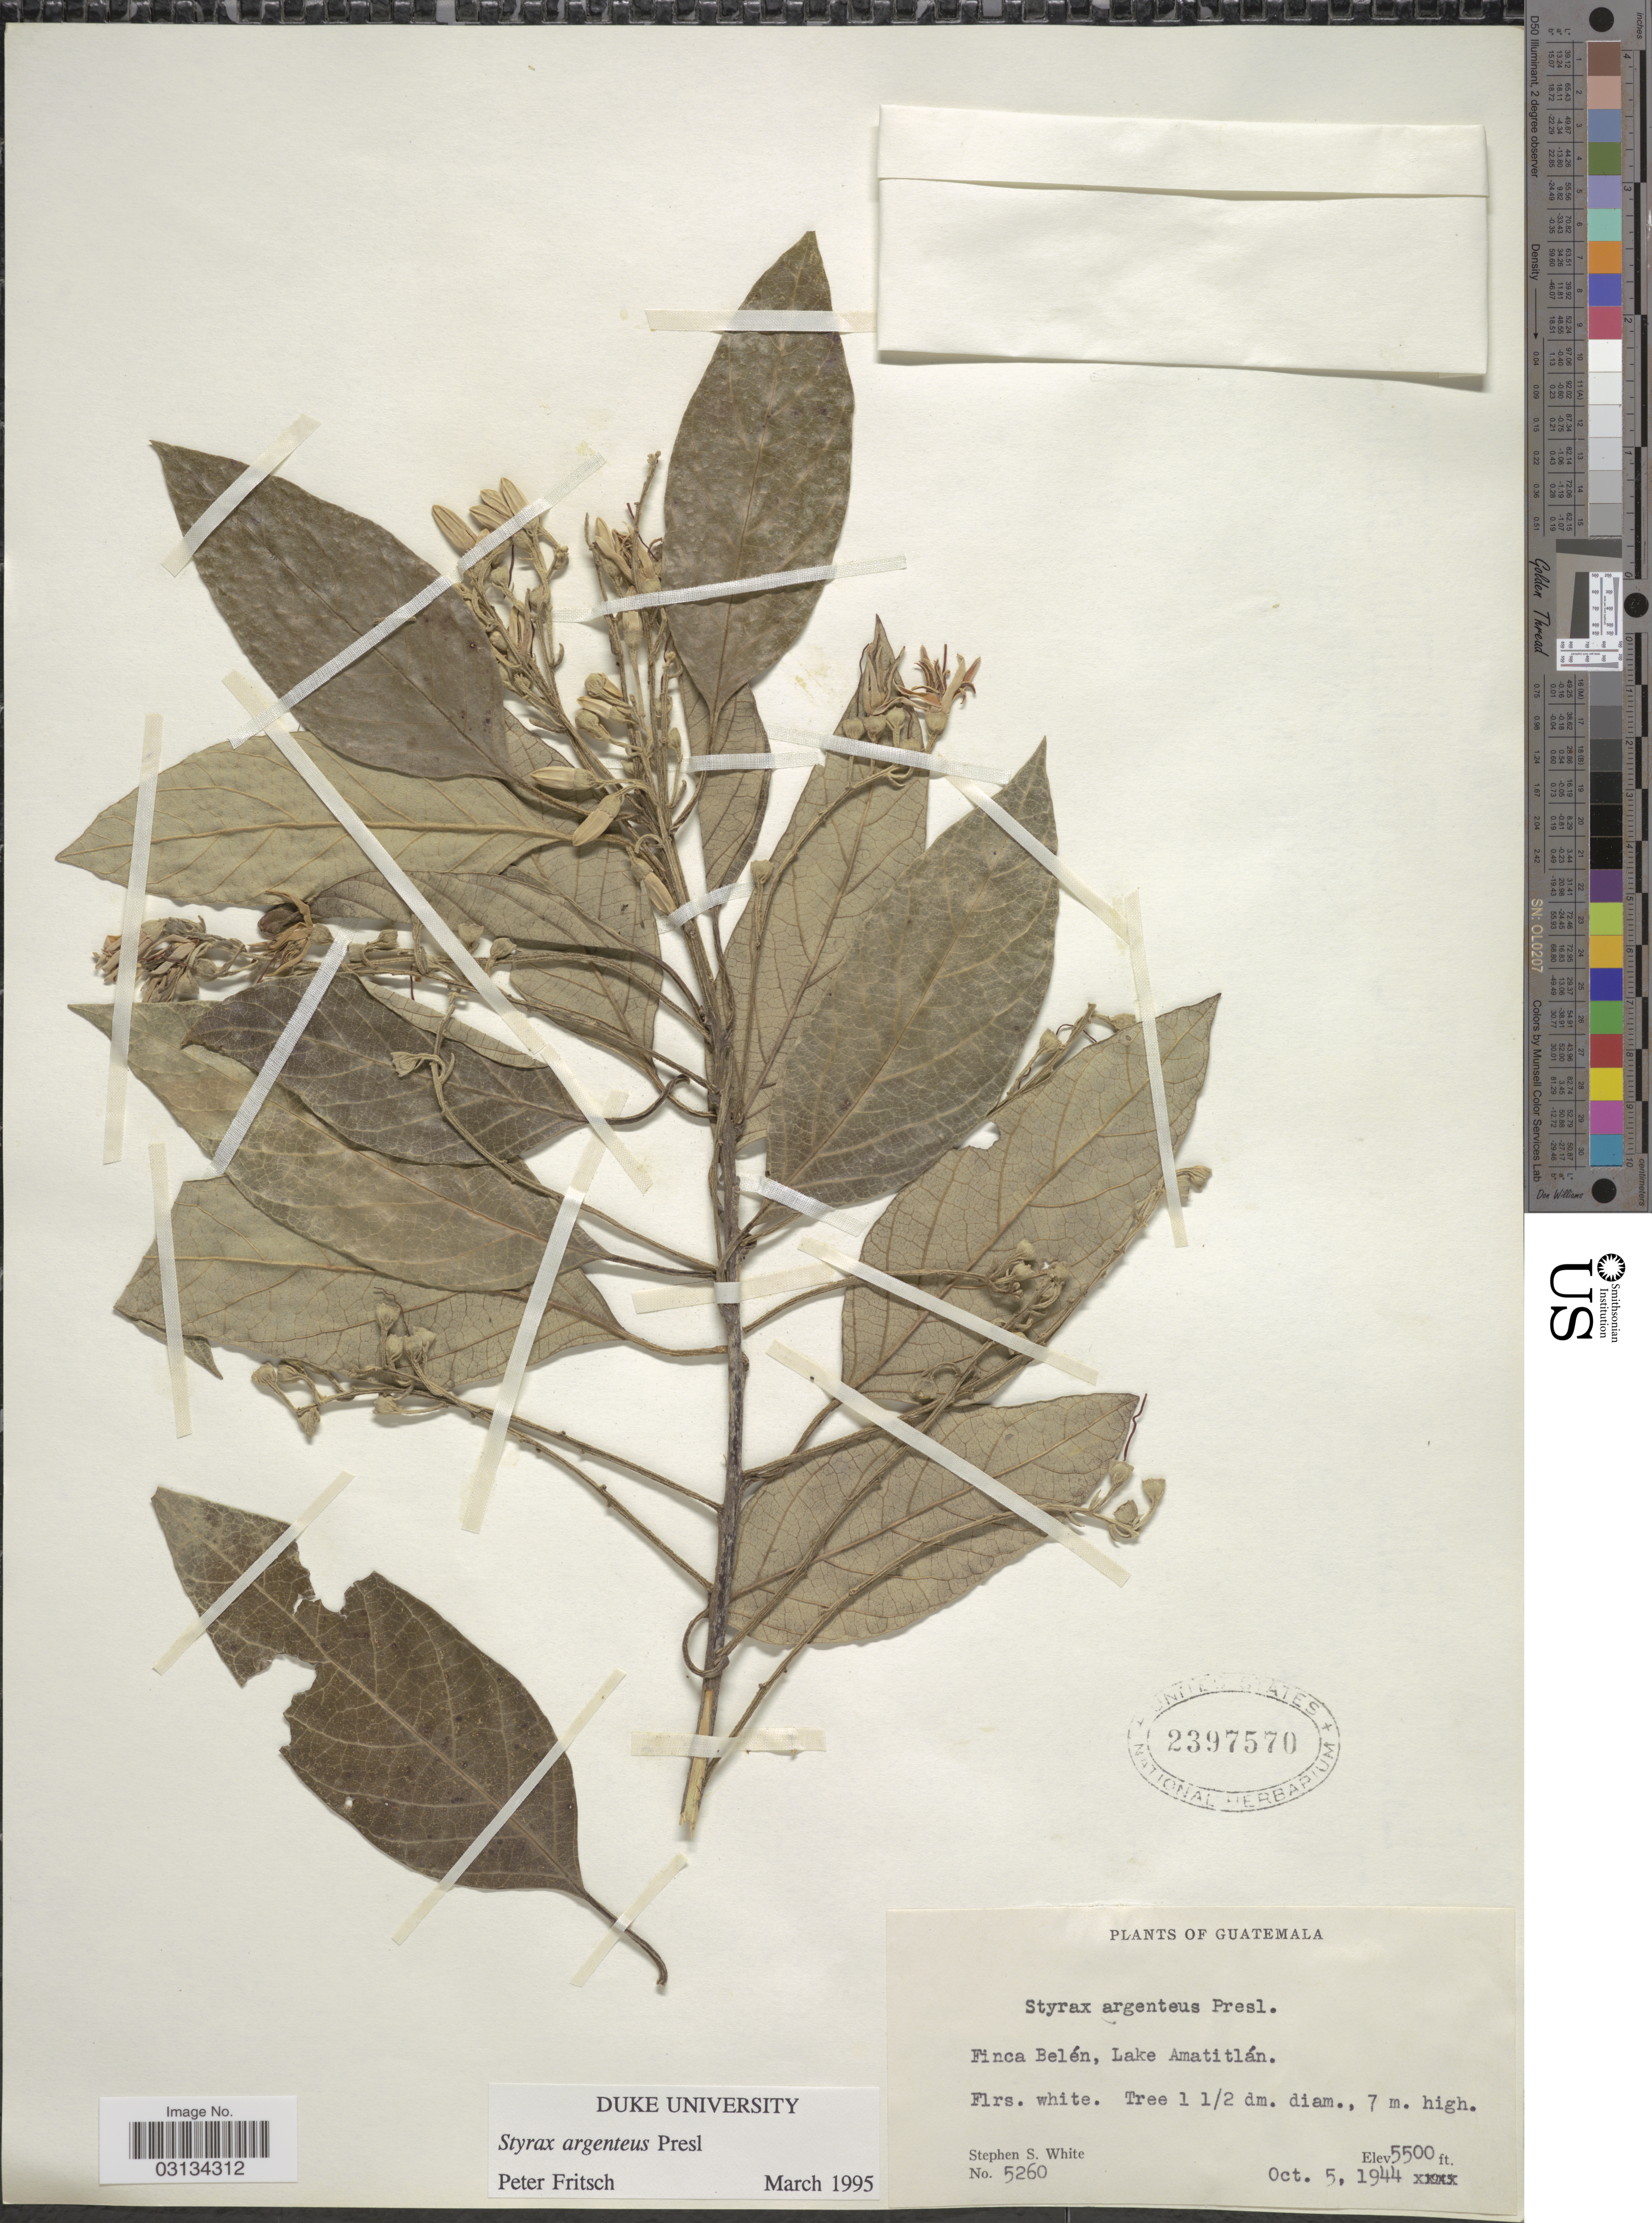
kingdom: Plantae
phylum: Tracheophyta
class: Magnoliopsida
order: Ericales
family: Styracaceae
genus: Styrax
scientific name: Styrax argenteus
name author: C. Presl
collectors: S. S. White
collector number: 5260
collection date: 1944-10-05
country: Guatemala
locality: Finca Belén, Lake Amatitlán.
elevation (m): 1676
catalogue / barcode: US 2397570